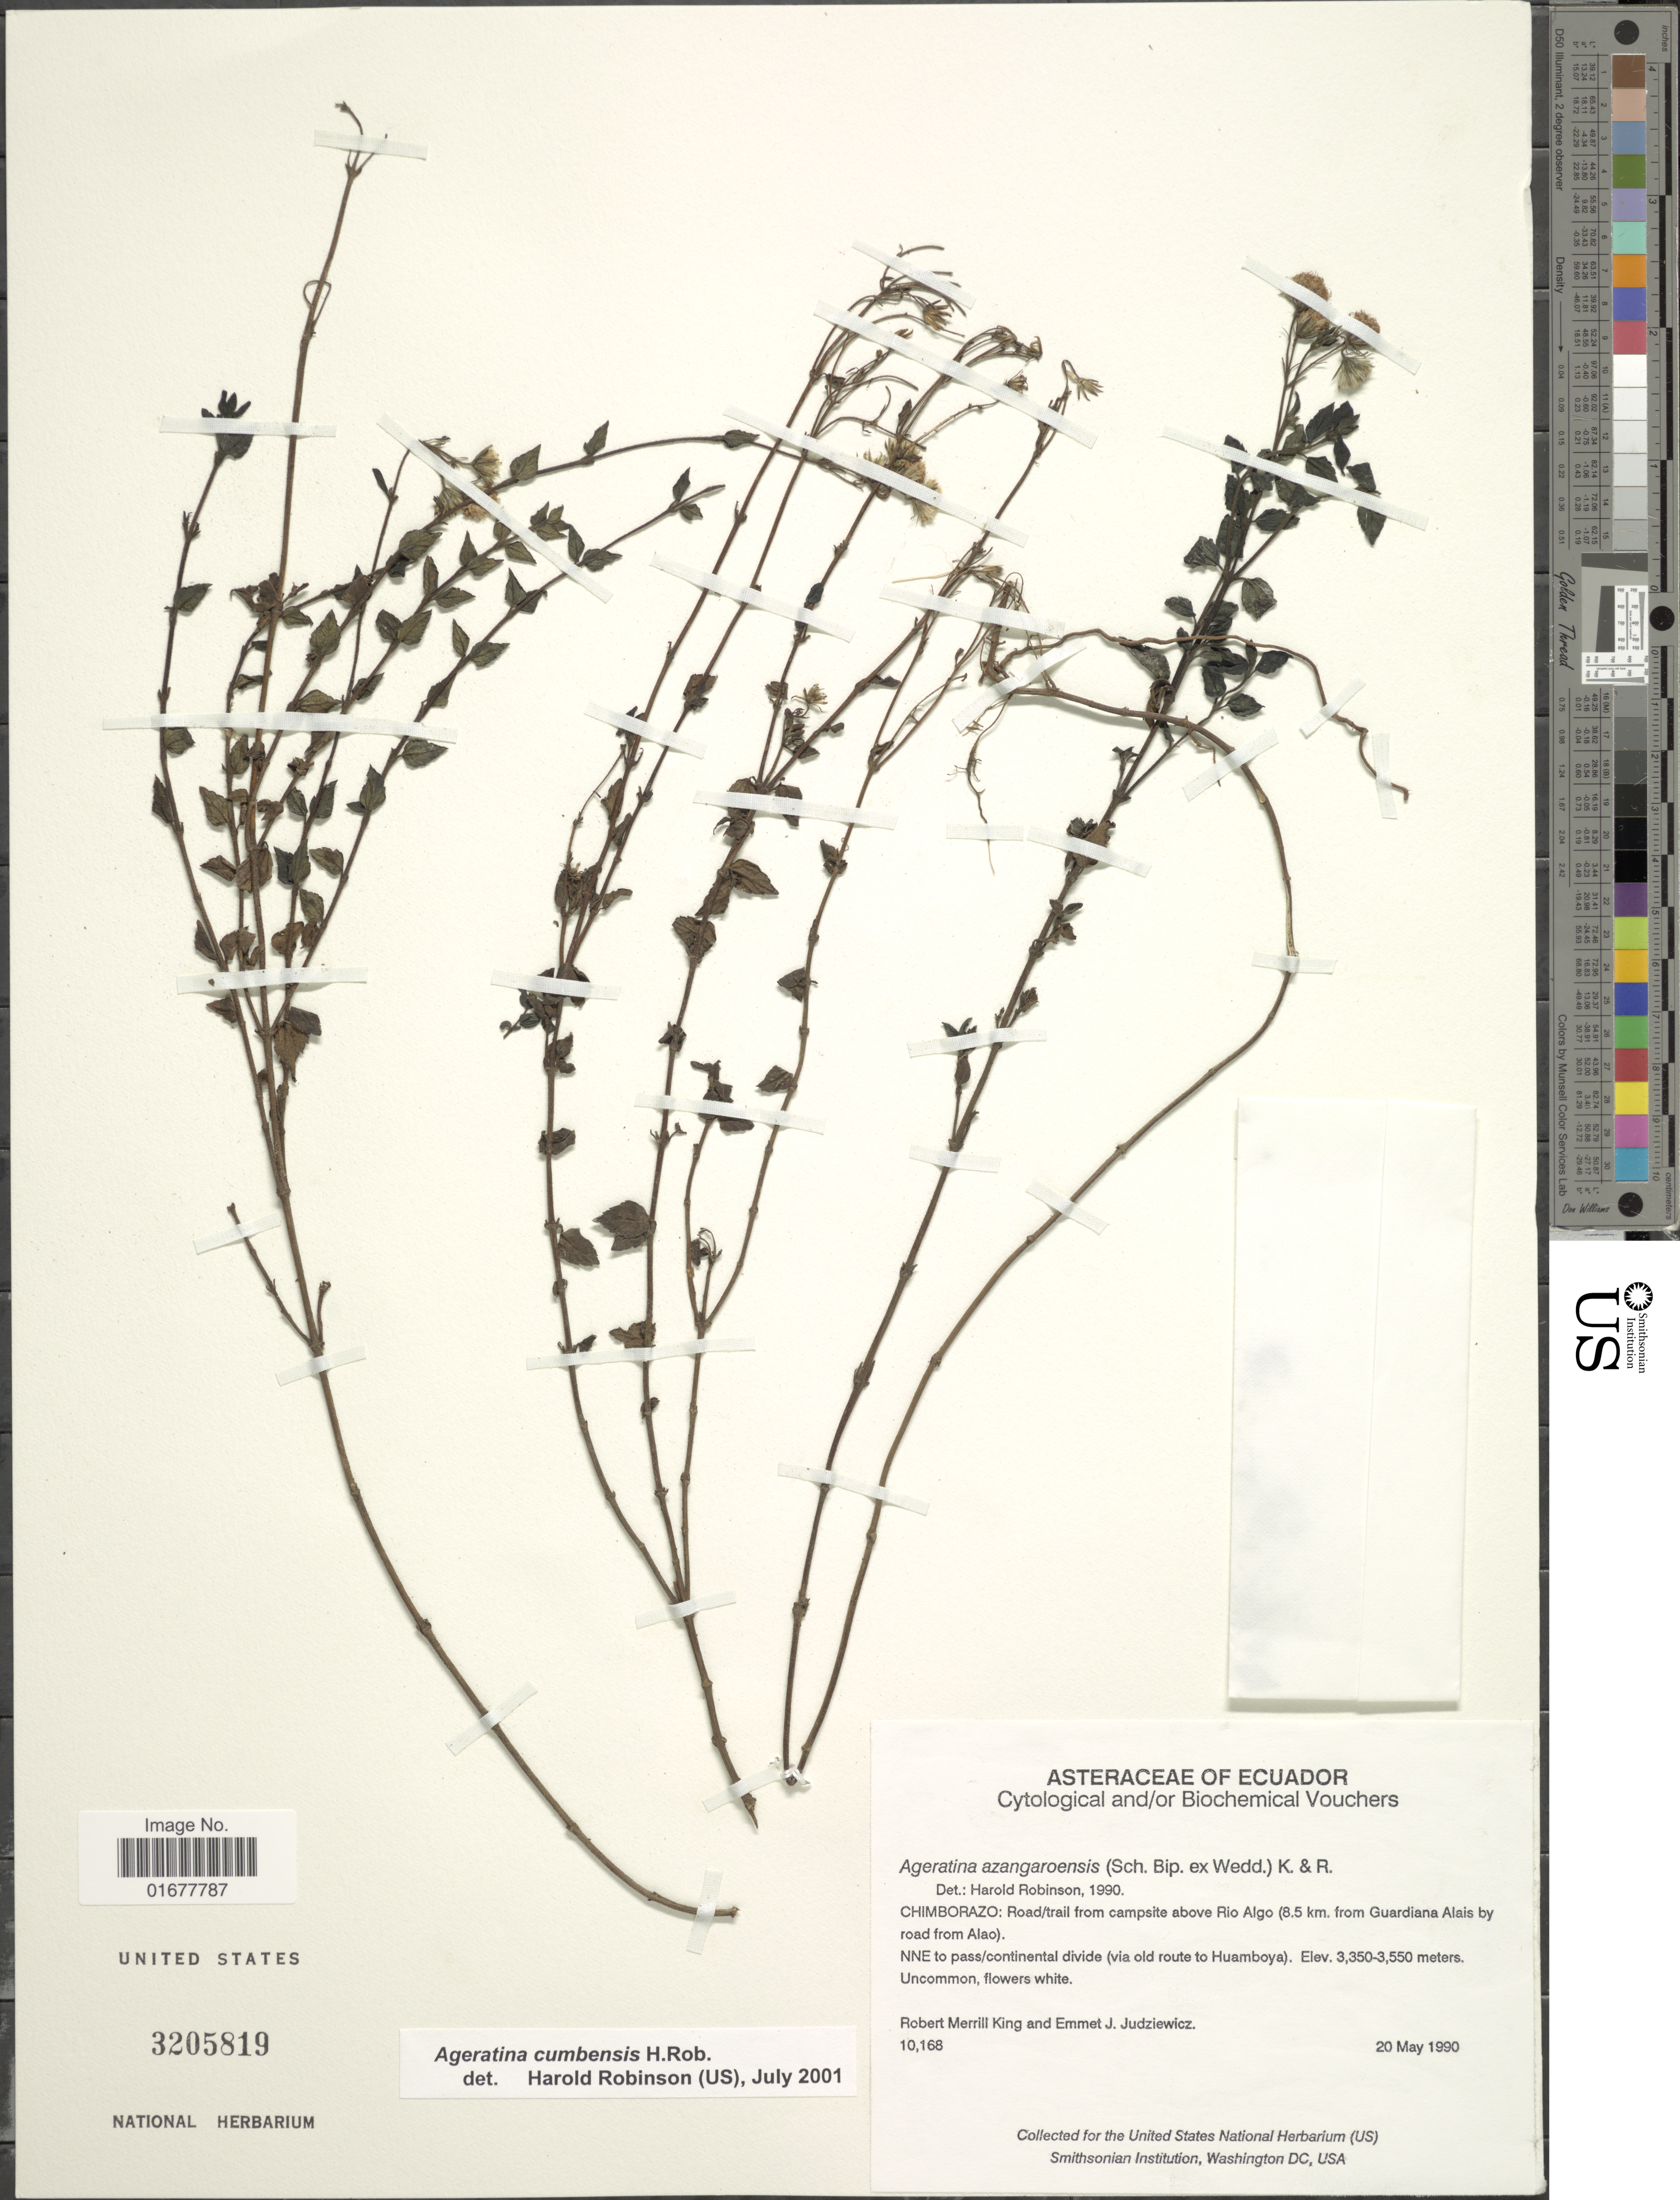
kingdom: Plantae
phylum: Tracheophyta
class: Magnoliopsida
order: Asterales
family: Asteraceae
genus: Ageratina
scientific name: Ageratina cumbensis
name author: H. Rob.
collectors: R. M. King & E. J. Judziewicz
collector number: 10168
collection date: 1990-05-20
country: Ecuador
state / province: Chimborazo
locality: Road/trail from campsite above Rio Algo (8.5 km. from Guardiana Alais by road from Alao)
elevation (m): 3350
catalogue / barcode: US 3205819